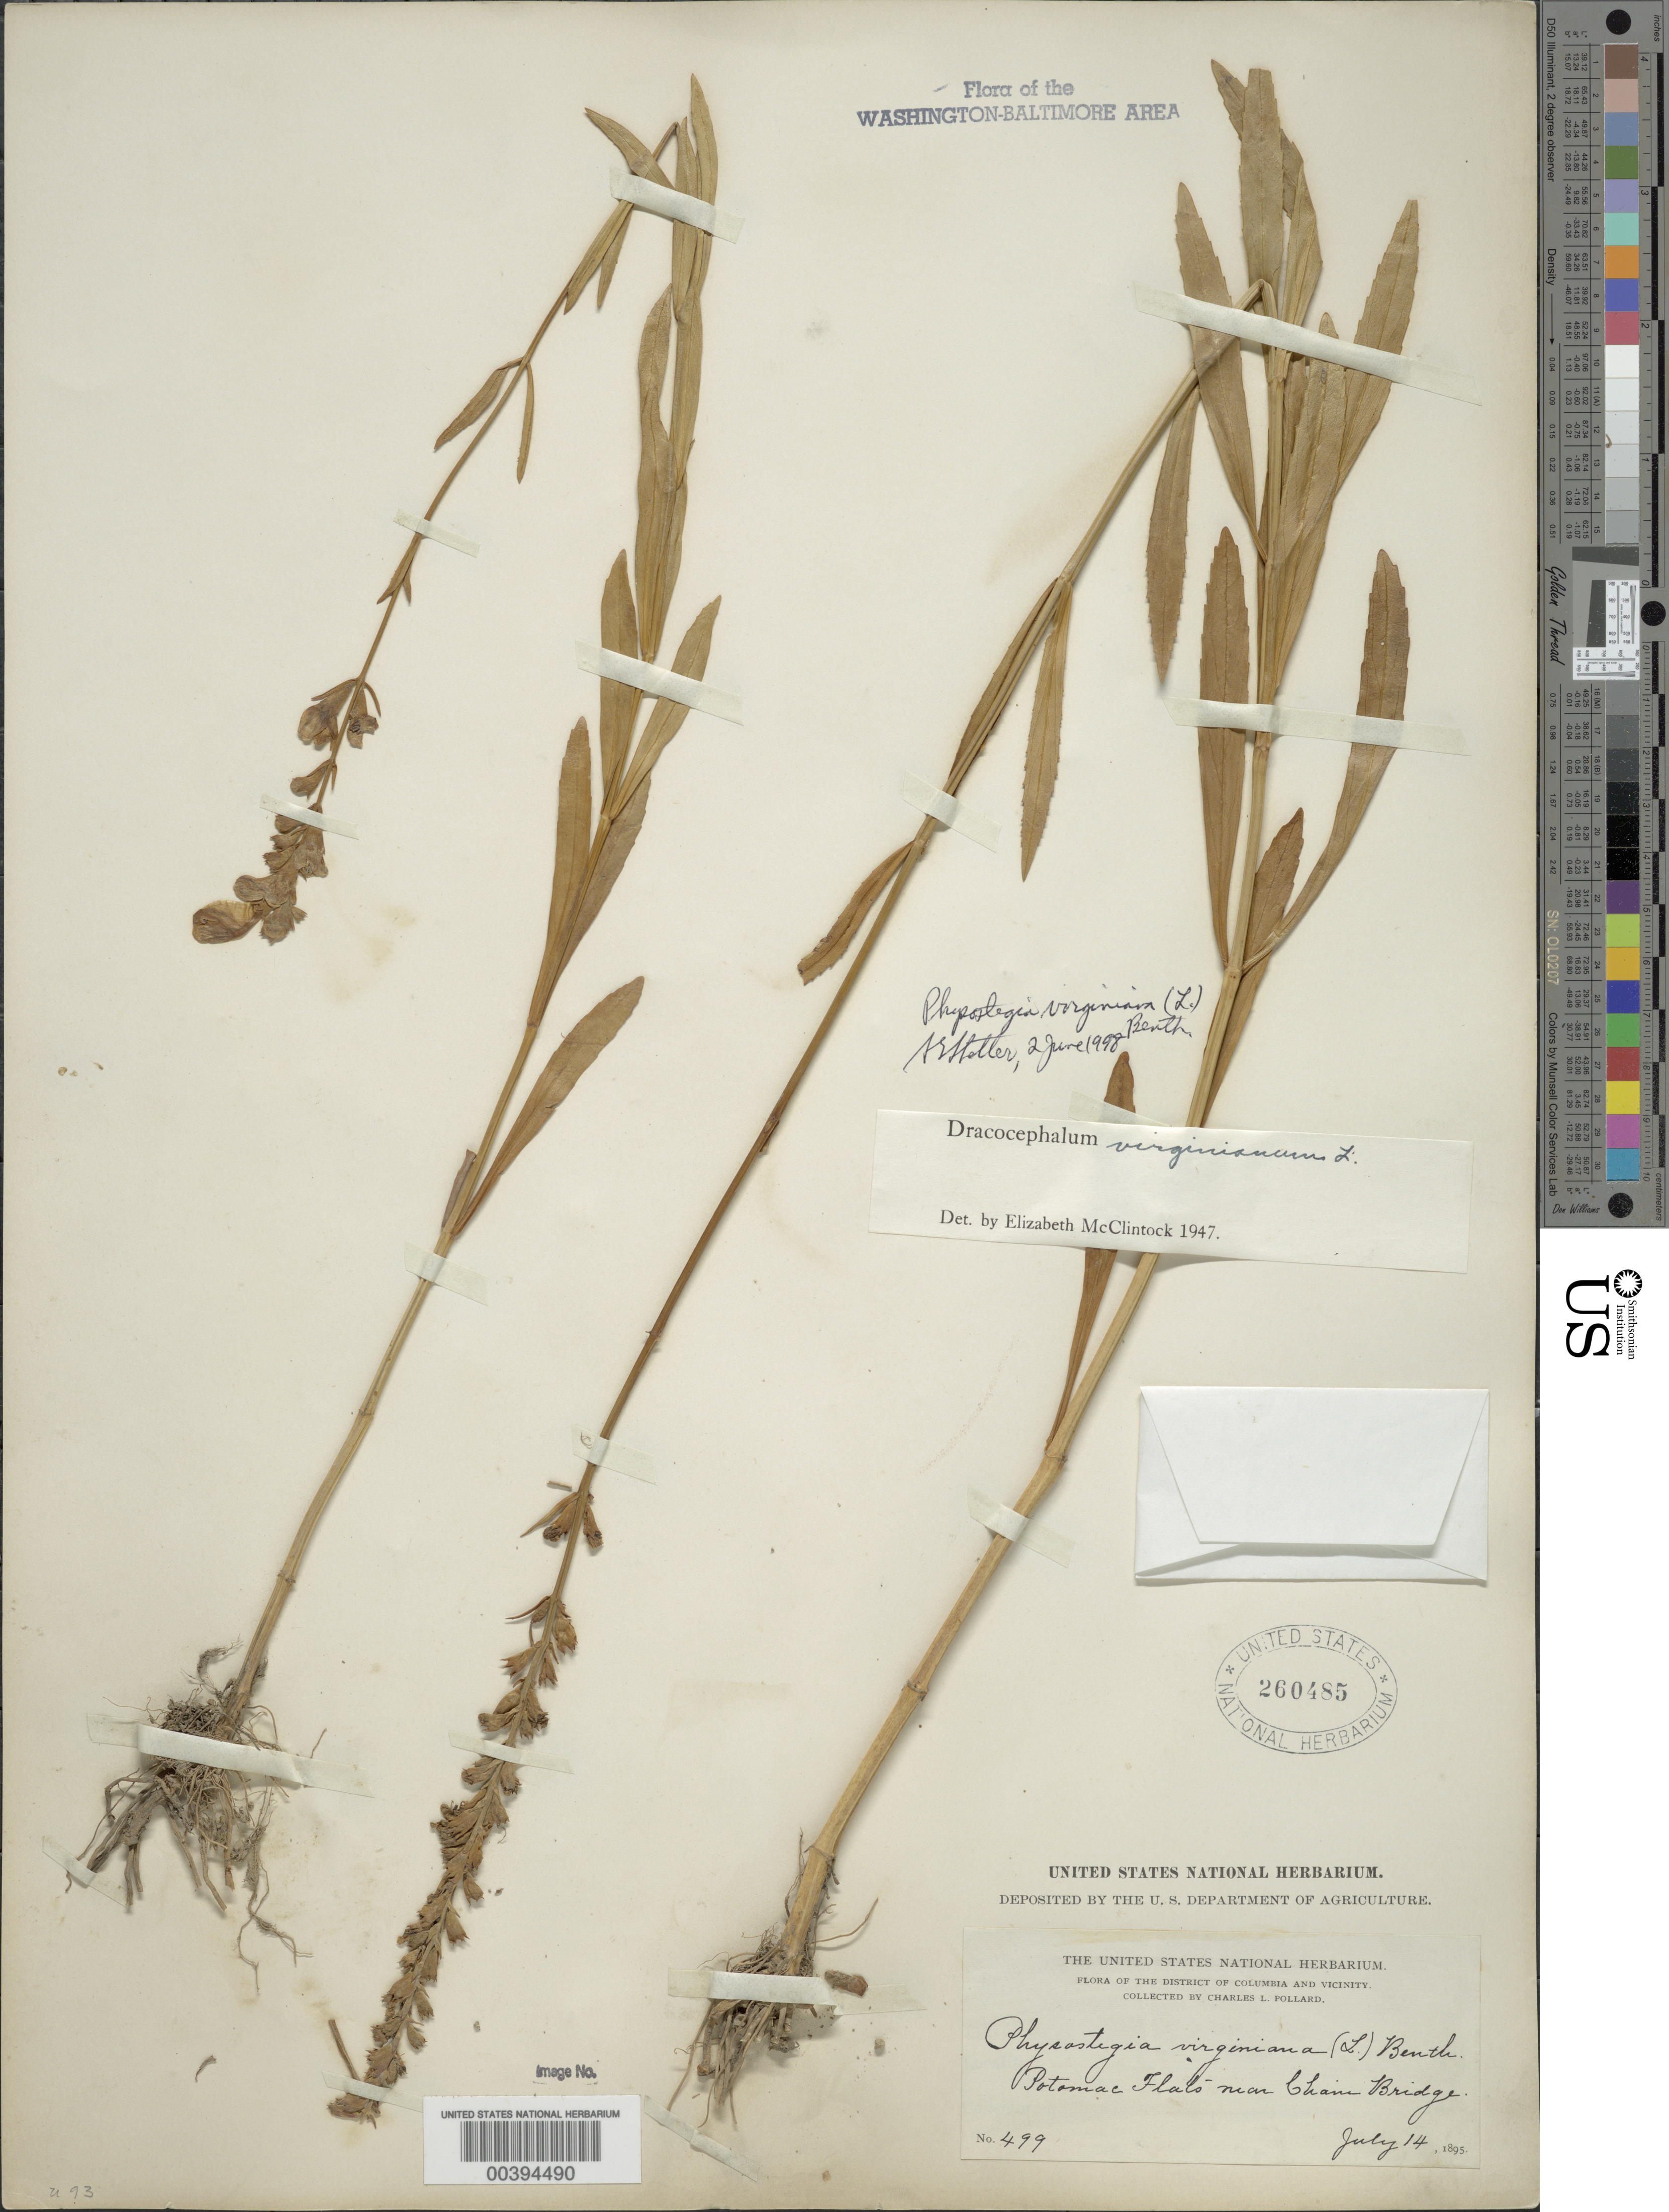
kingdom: Plantae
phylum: Tracheophyta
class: Magnoliopsida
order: Lamiales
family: Lamiaceae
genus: Physostegia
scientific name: Physostegia virginiana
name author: (L.) Benth.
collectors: C. L. Pollard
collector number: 499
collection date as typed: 14 Jul 1895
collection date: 1895-07-14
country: United States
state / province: Virginia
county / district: Arlington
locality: Potomac Flats, near Chain Bridge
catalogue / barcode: US 260485